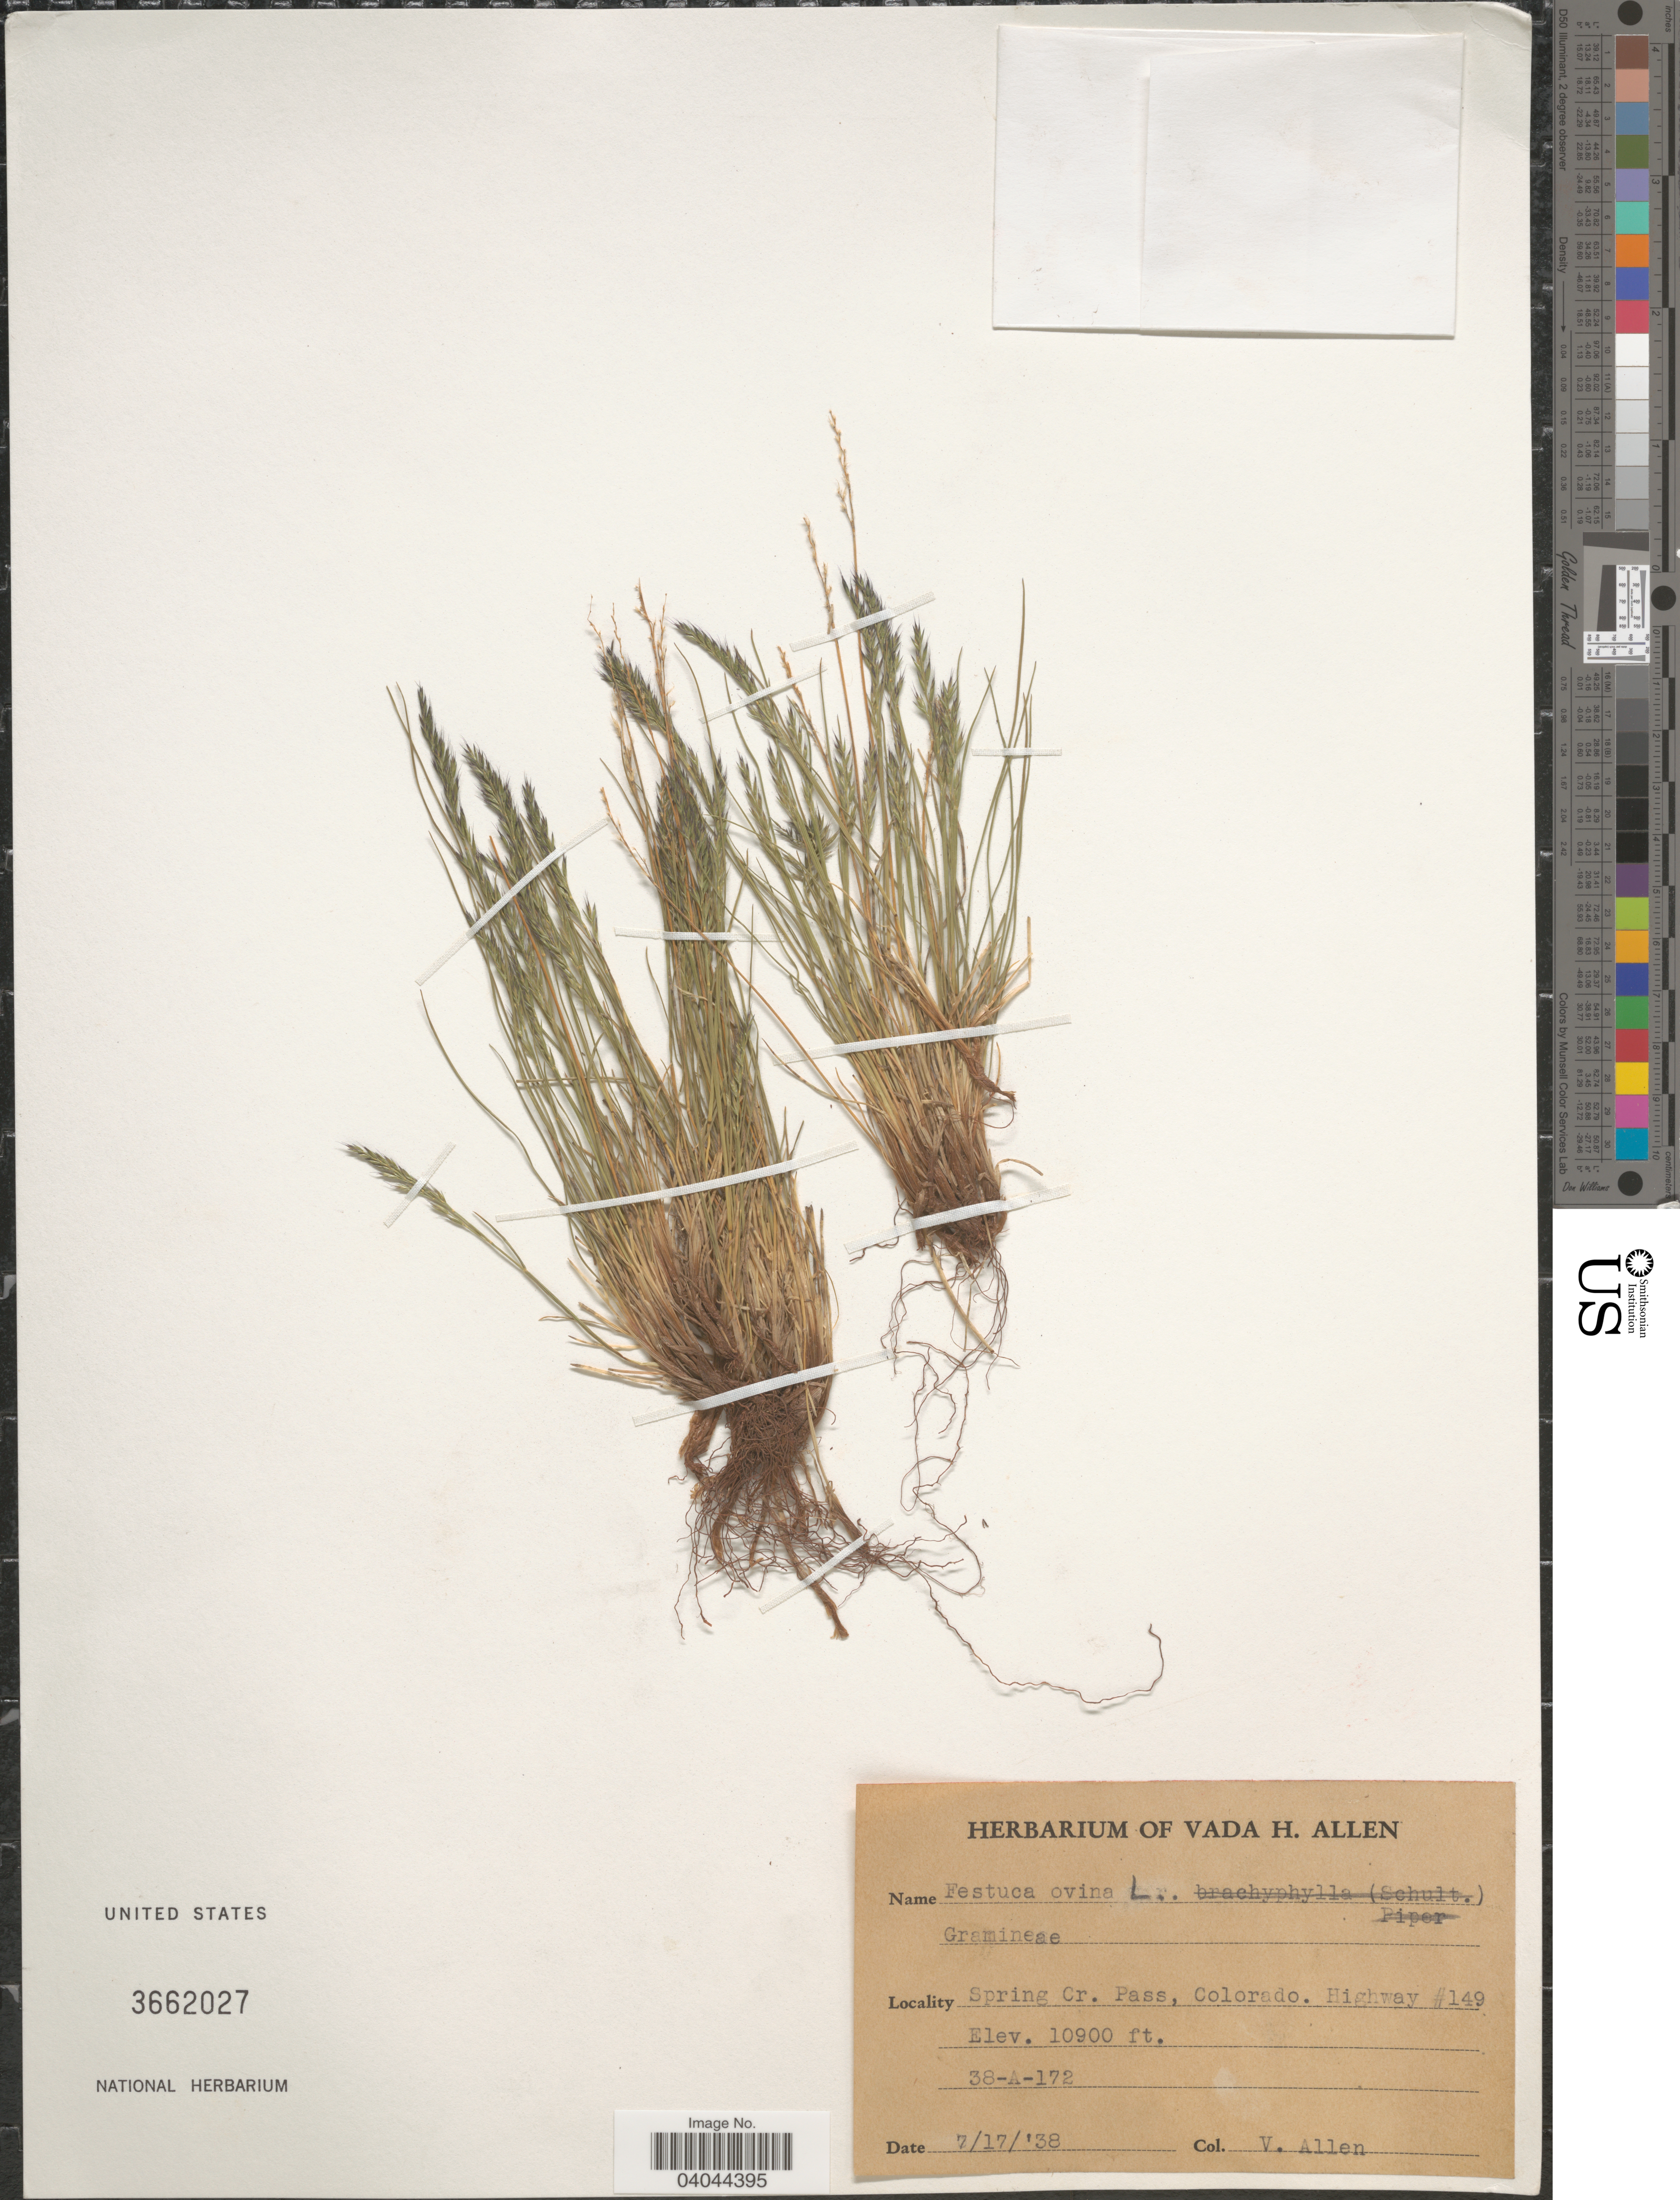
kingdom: Plantae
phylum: Tracheophyta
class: Liliopsida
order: Poales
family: Poaceae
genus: Festuca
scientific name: Festuca ovina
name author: L.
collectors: V. Allen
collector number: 38-A-172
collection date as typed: Transcribed d/m/y: 17/7/38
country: United States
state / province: Colorado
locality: Spring Cr. Pass. Highway #149.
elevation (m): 3322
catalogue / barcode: US 3662027